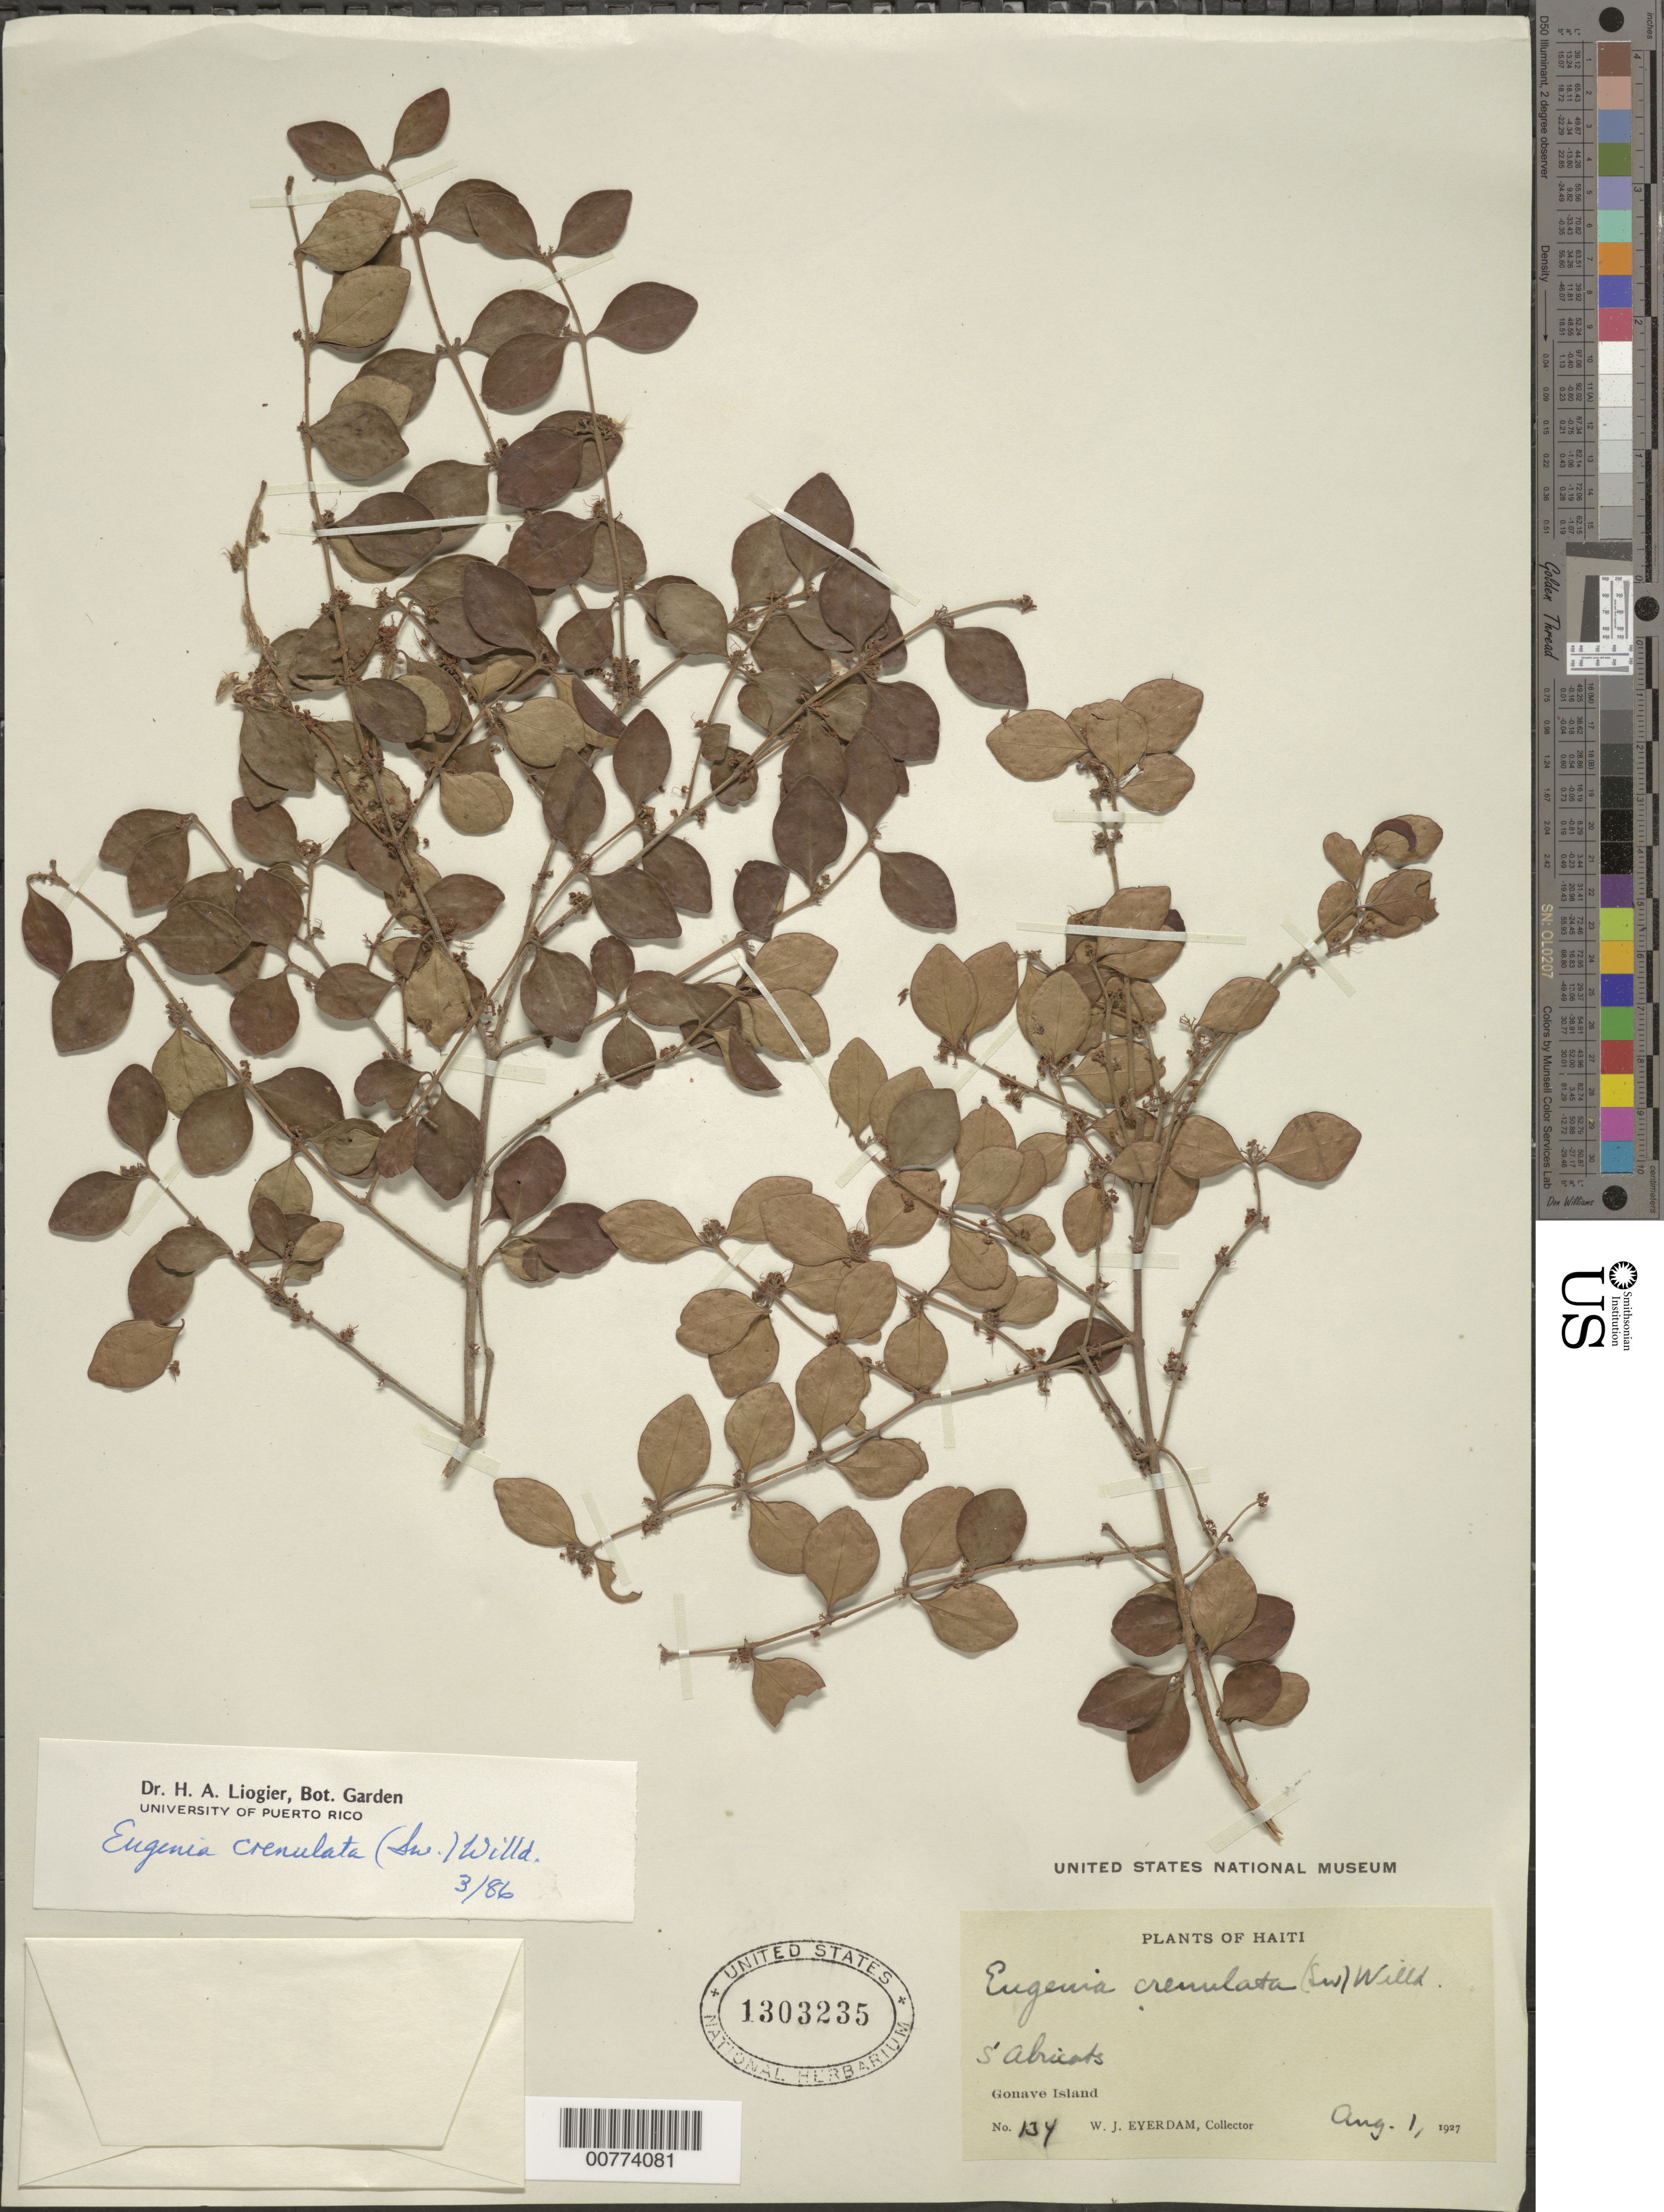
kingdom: Plantae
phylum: Tracheophyta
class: Magnoliopsida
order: Myrtales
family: Myrtaceae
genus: Eugenia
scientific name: Eugenia crenulata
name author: (Sw.) Willd.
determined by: Liogier, Alain H.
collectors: W. J. Eyerdam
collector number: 134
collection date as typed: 01 Aug 1927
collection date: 1927-08-01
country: Haiti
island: Hispaniola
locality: Gonave Island, S'Abricots.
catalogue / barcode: US 1303235